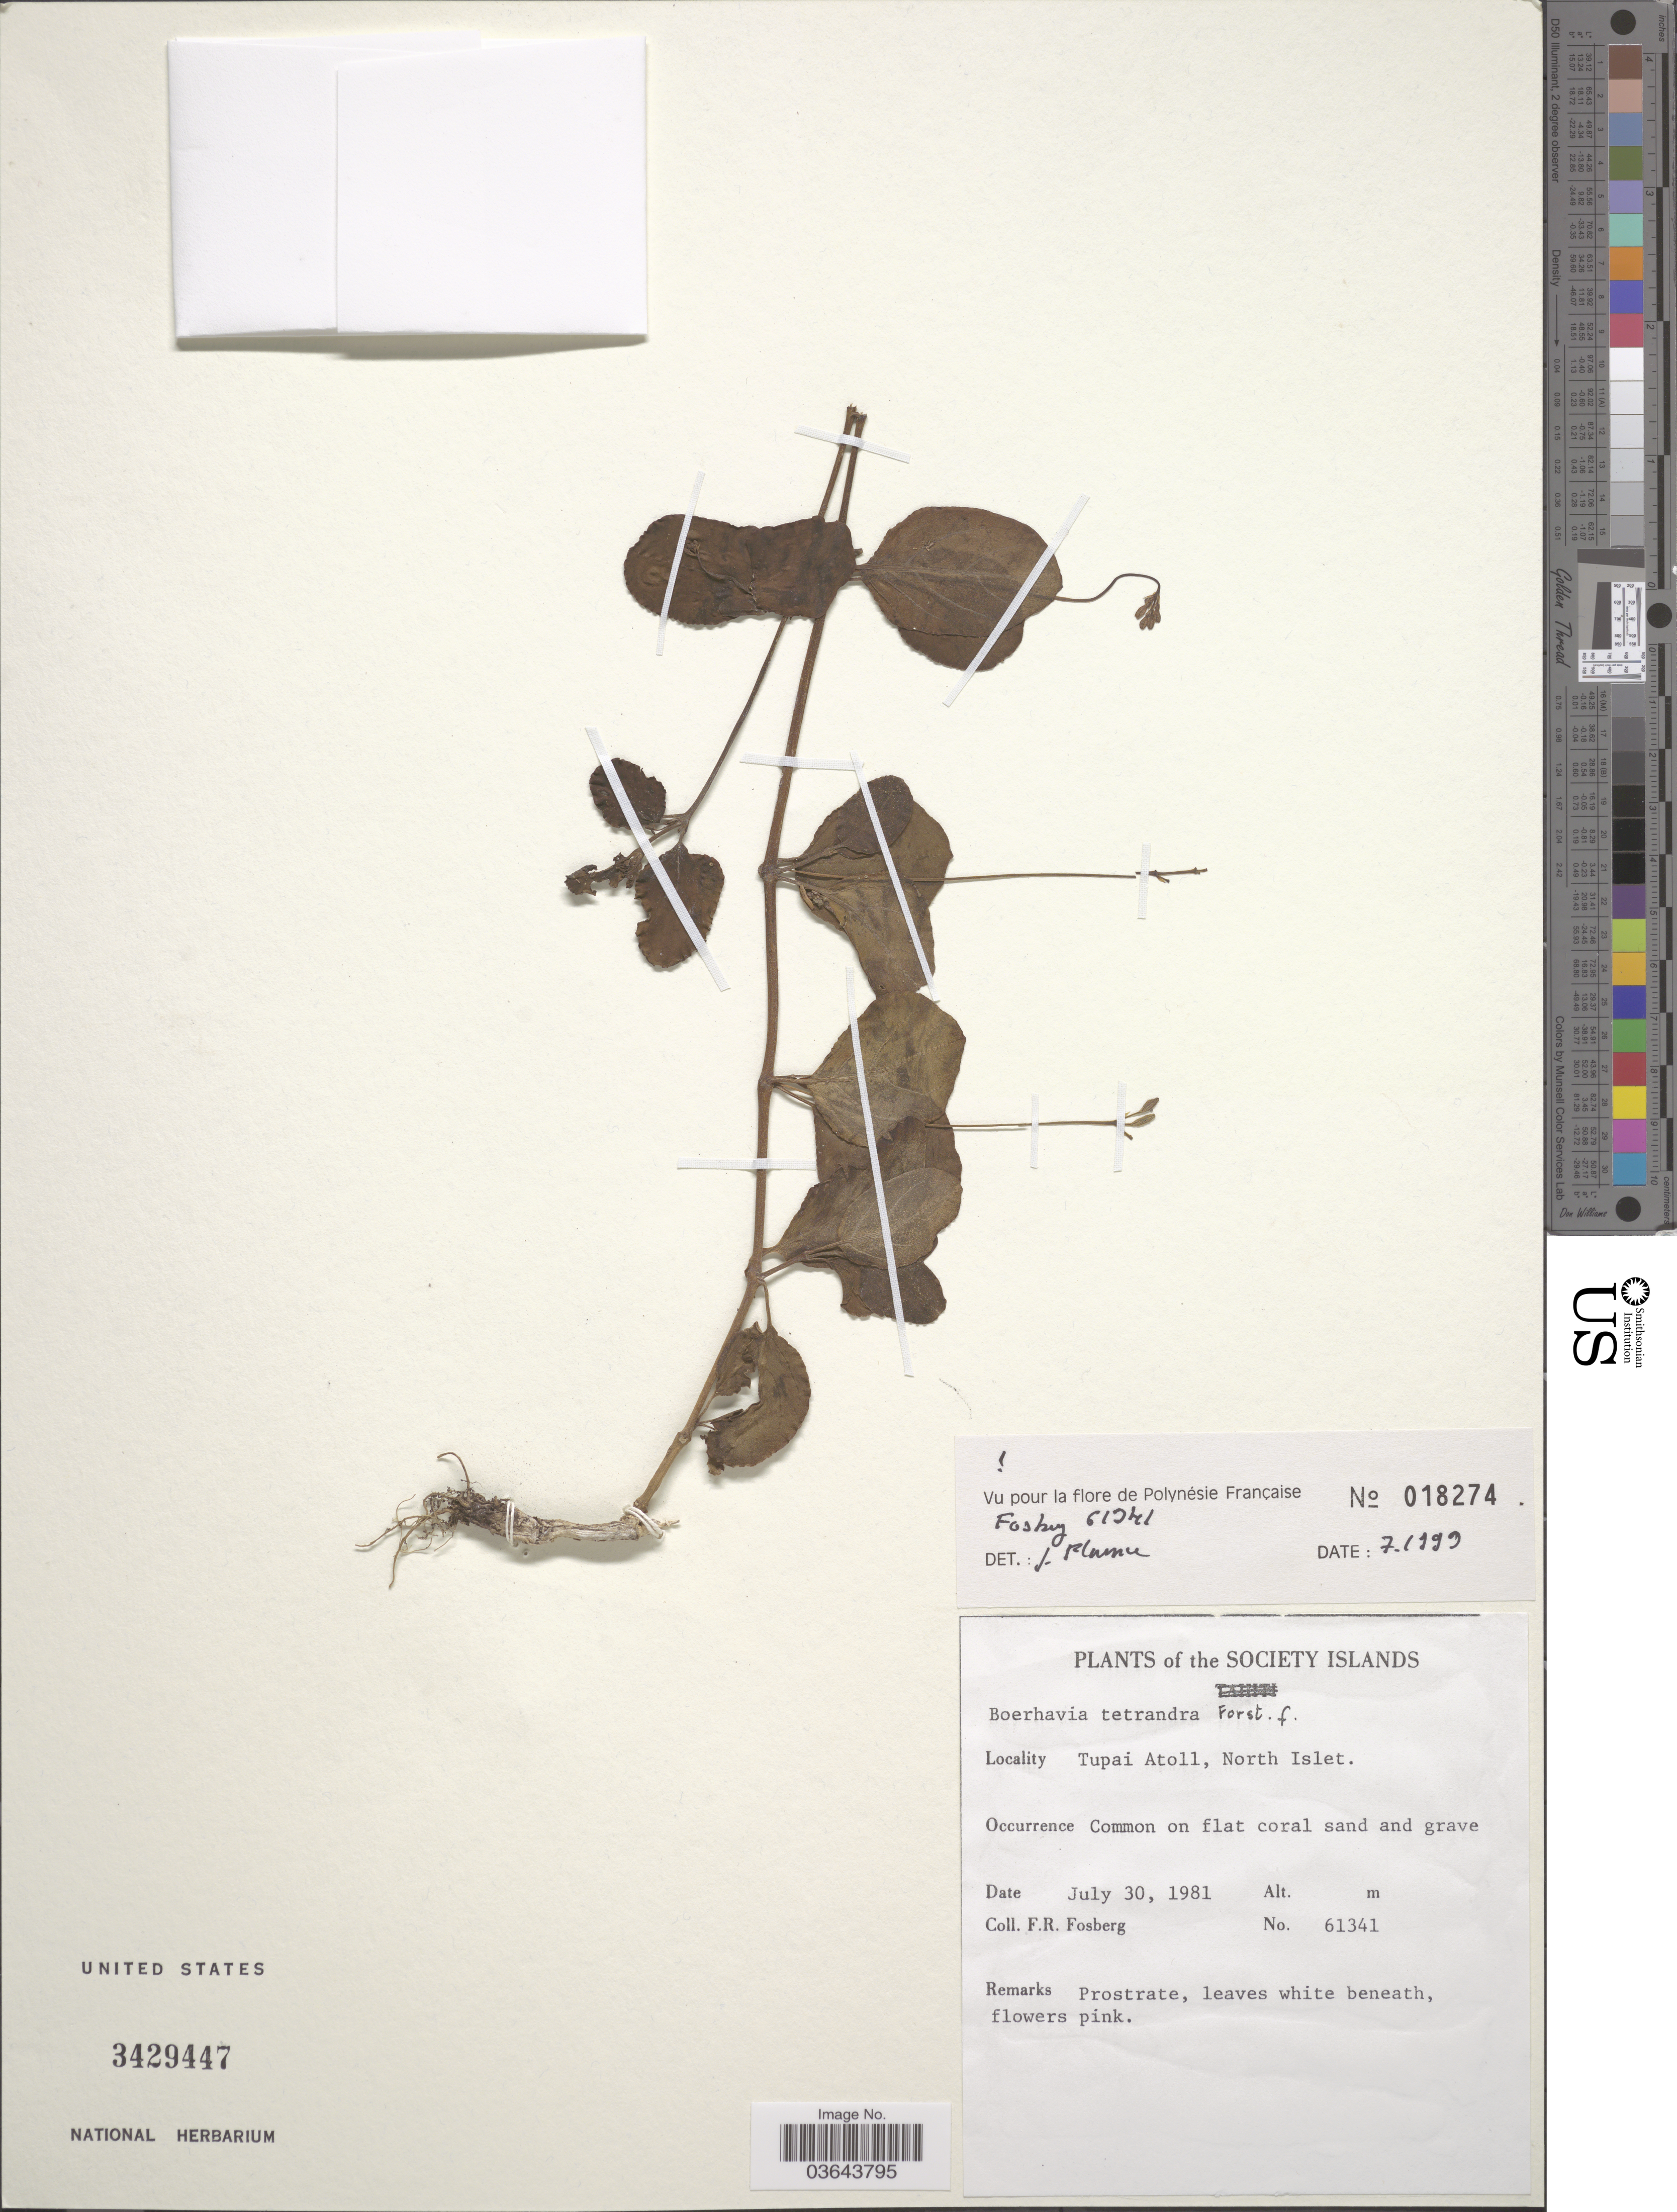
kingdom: Plantae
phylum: Tracheophyta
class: Magnoliopsida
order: Caryophyllales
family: Nyctaginaceae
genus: Boerhavia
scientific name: Boerhavia tetrandra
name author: G. Forst.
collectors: F. R. Fosberg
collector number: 61341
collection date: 1981-07-30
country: French Polynesia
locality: The Society Islands. Tuapi Atoll, North Islet.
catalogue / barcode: US 3429447